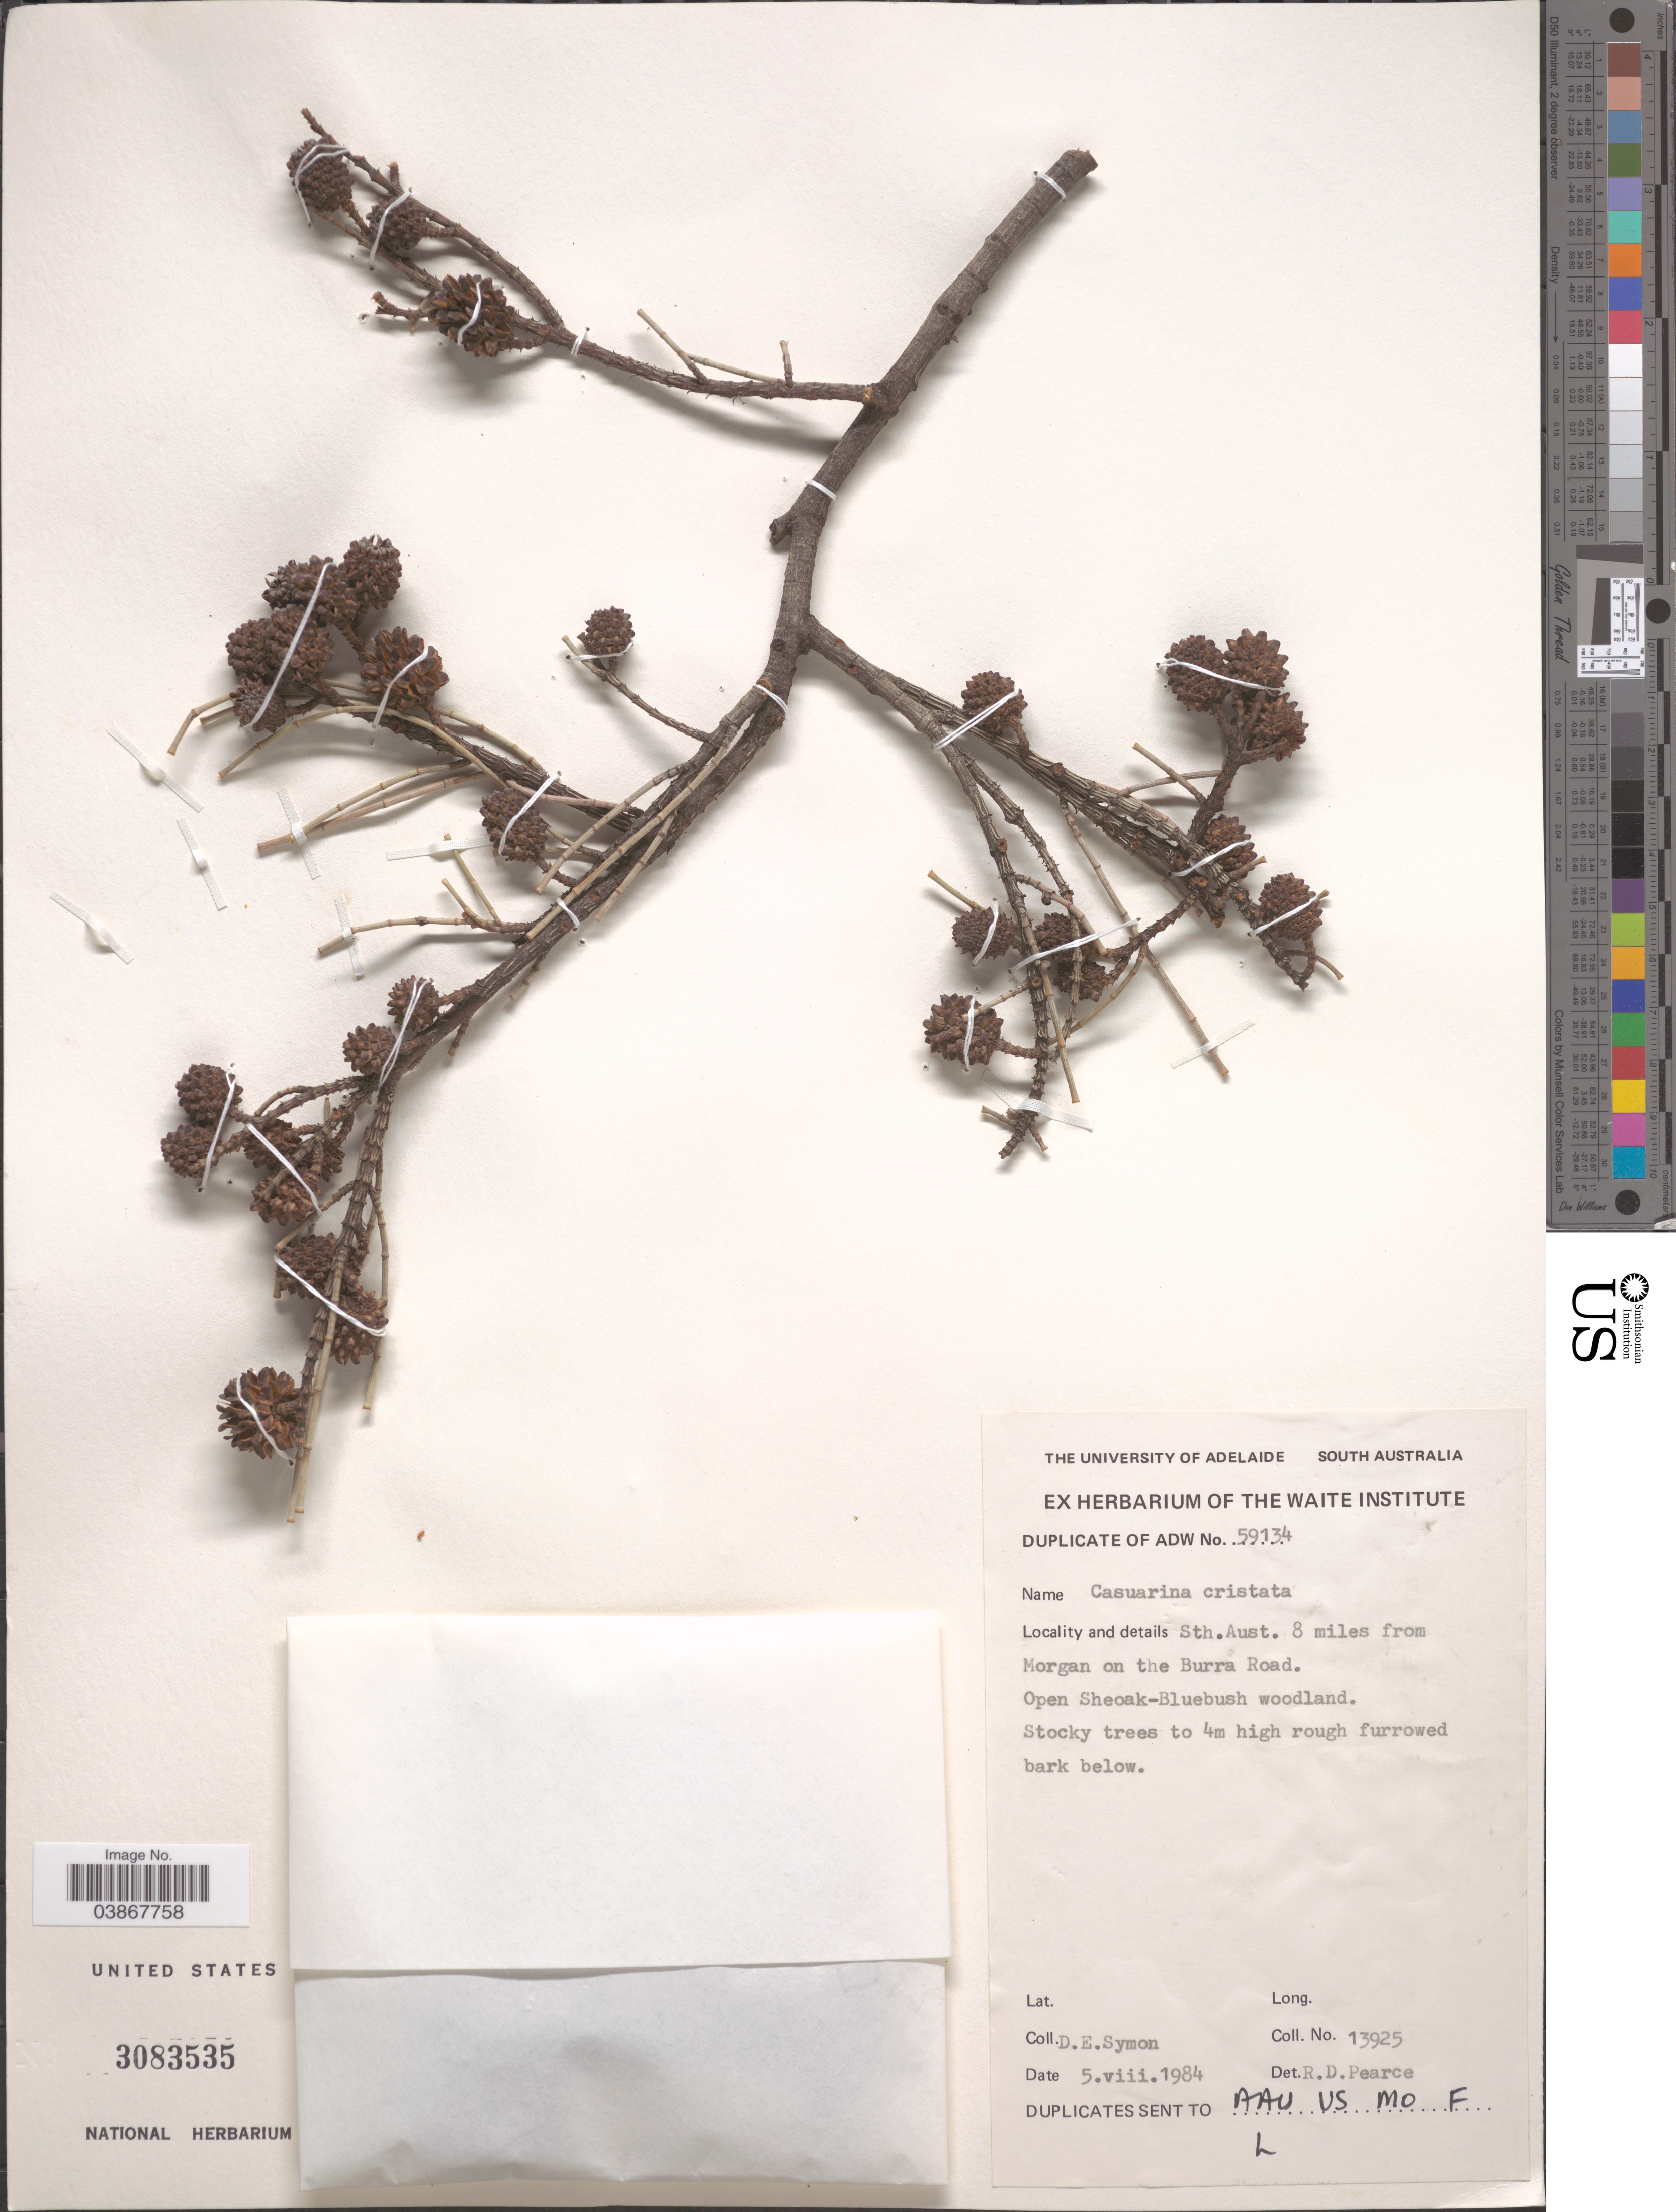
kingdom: Plantae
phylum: Tracheophyta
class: Magnoliopsida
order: Fagales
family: Casuarinaceae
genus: Casuarina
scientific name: Casuarina cristata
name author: Miq.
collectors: D. Symon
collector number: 13925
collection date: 1984-08-05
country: Australia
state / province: South Australia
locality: Sth. Aust. 8 miles from Morgan on the Burra Road. Open Sheoak-Bluebush woodland.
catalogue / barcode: US 3083535